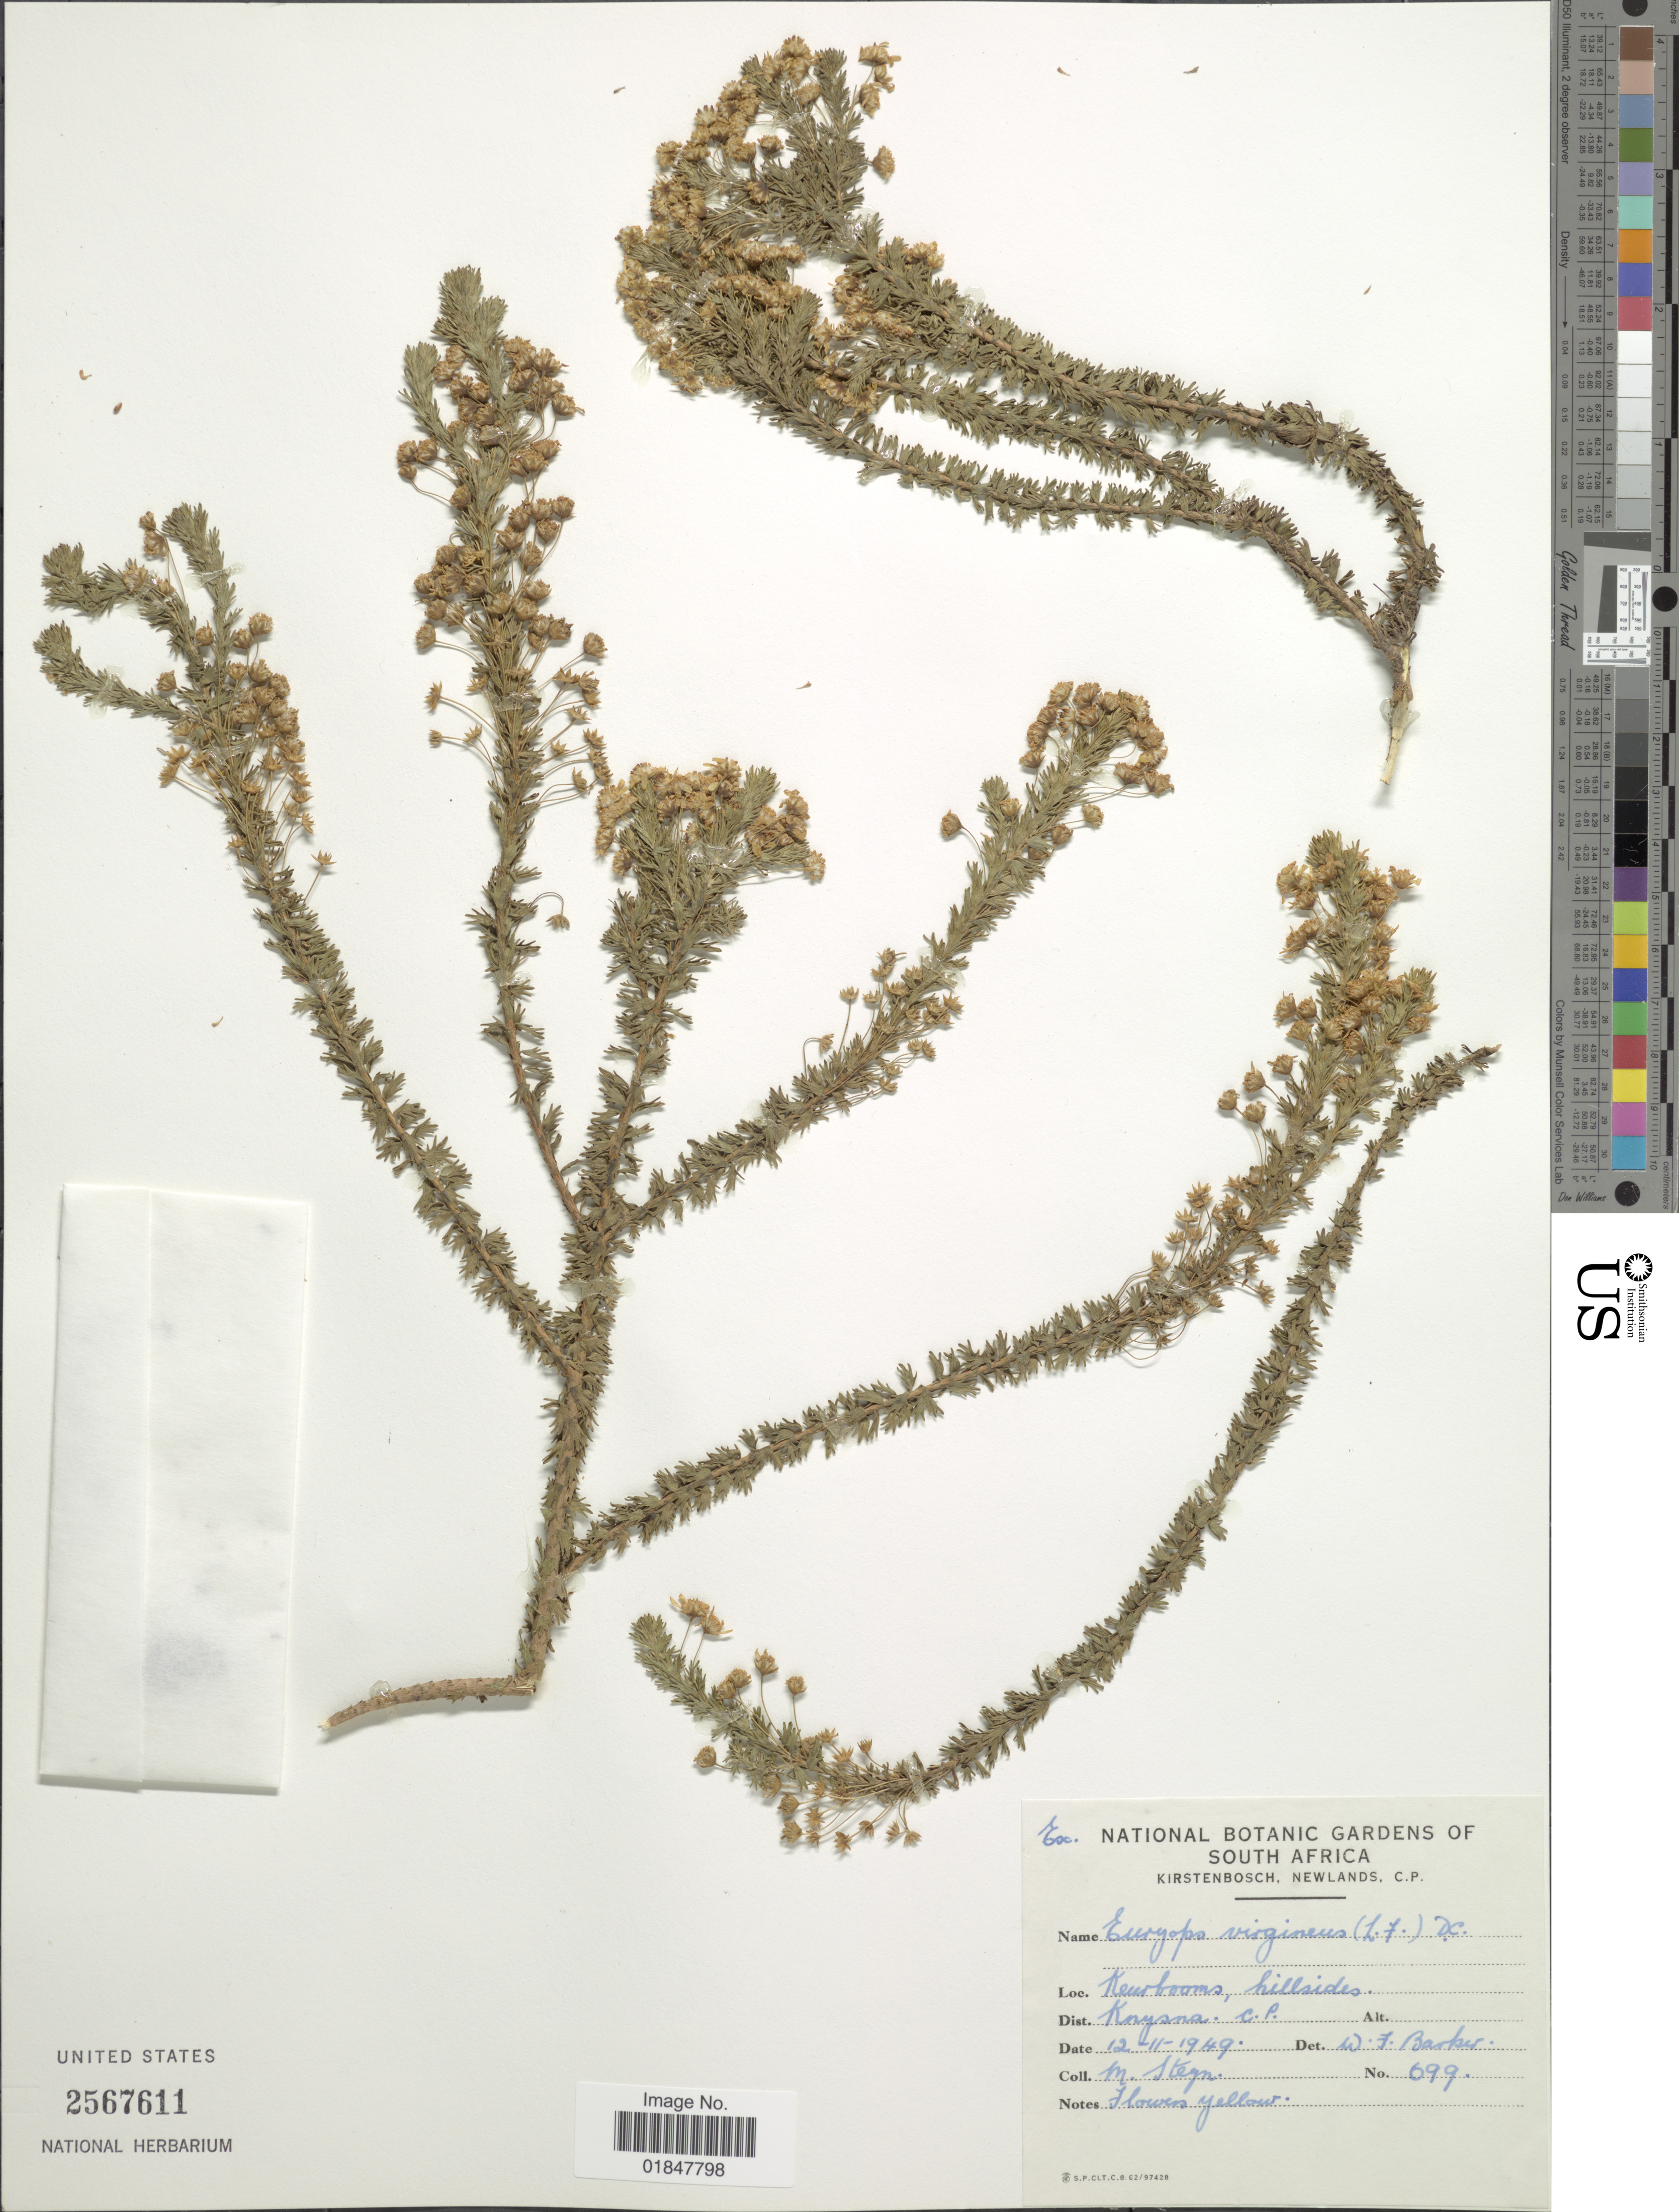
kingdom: Plantae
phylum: Tracheophyta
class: Magnoliopsida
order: Asterales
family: Asteraceae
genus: Euryops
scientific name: Euryops virgineus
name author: (L. f.) DC.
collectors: M. Steyn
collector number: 699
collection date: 1949-11-12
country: South Africa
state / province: Western Cape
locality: Keurbooms hillside, Knysna C.P.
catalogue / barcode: US 2567611